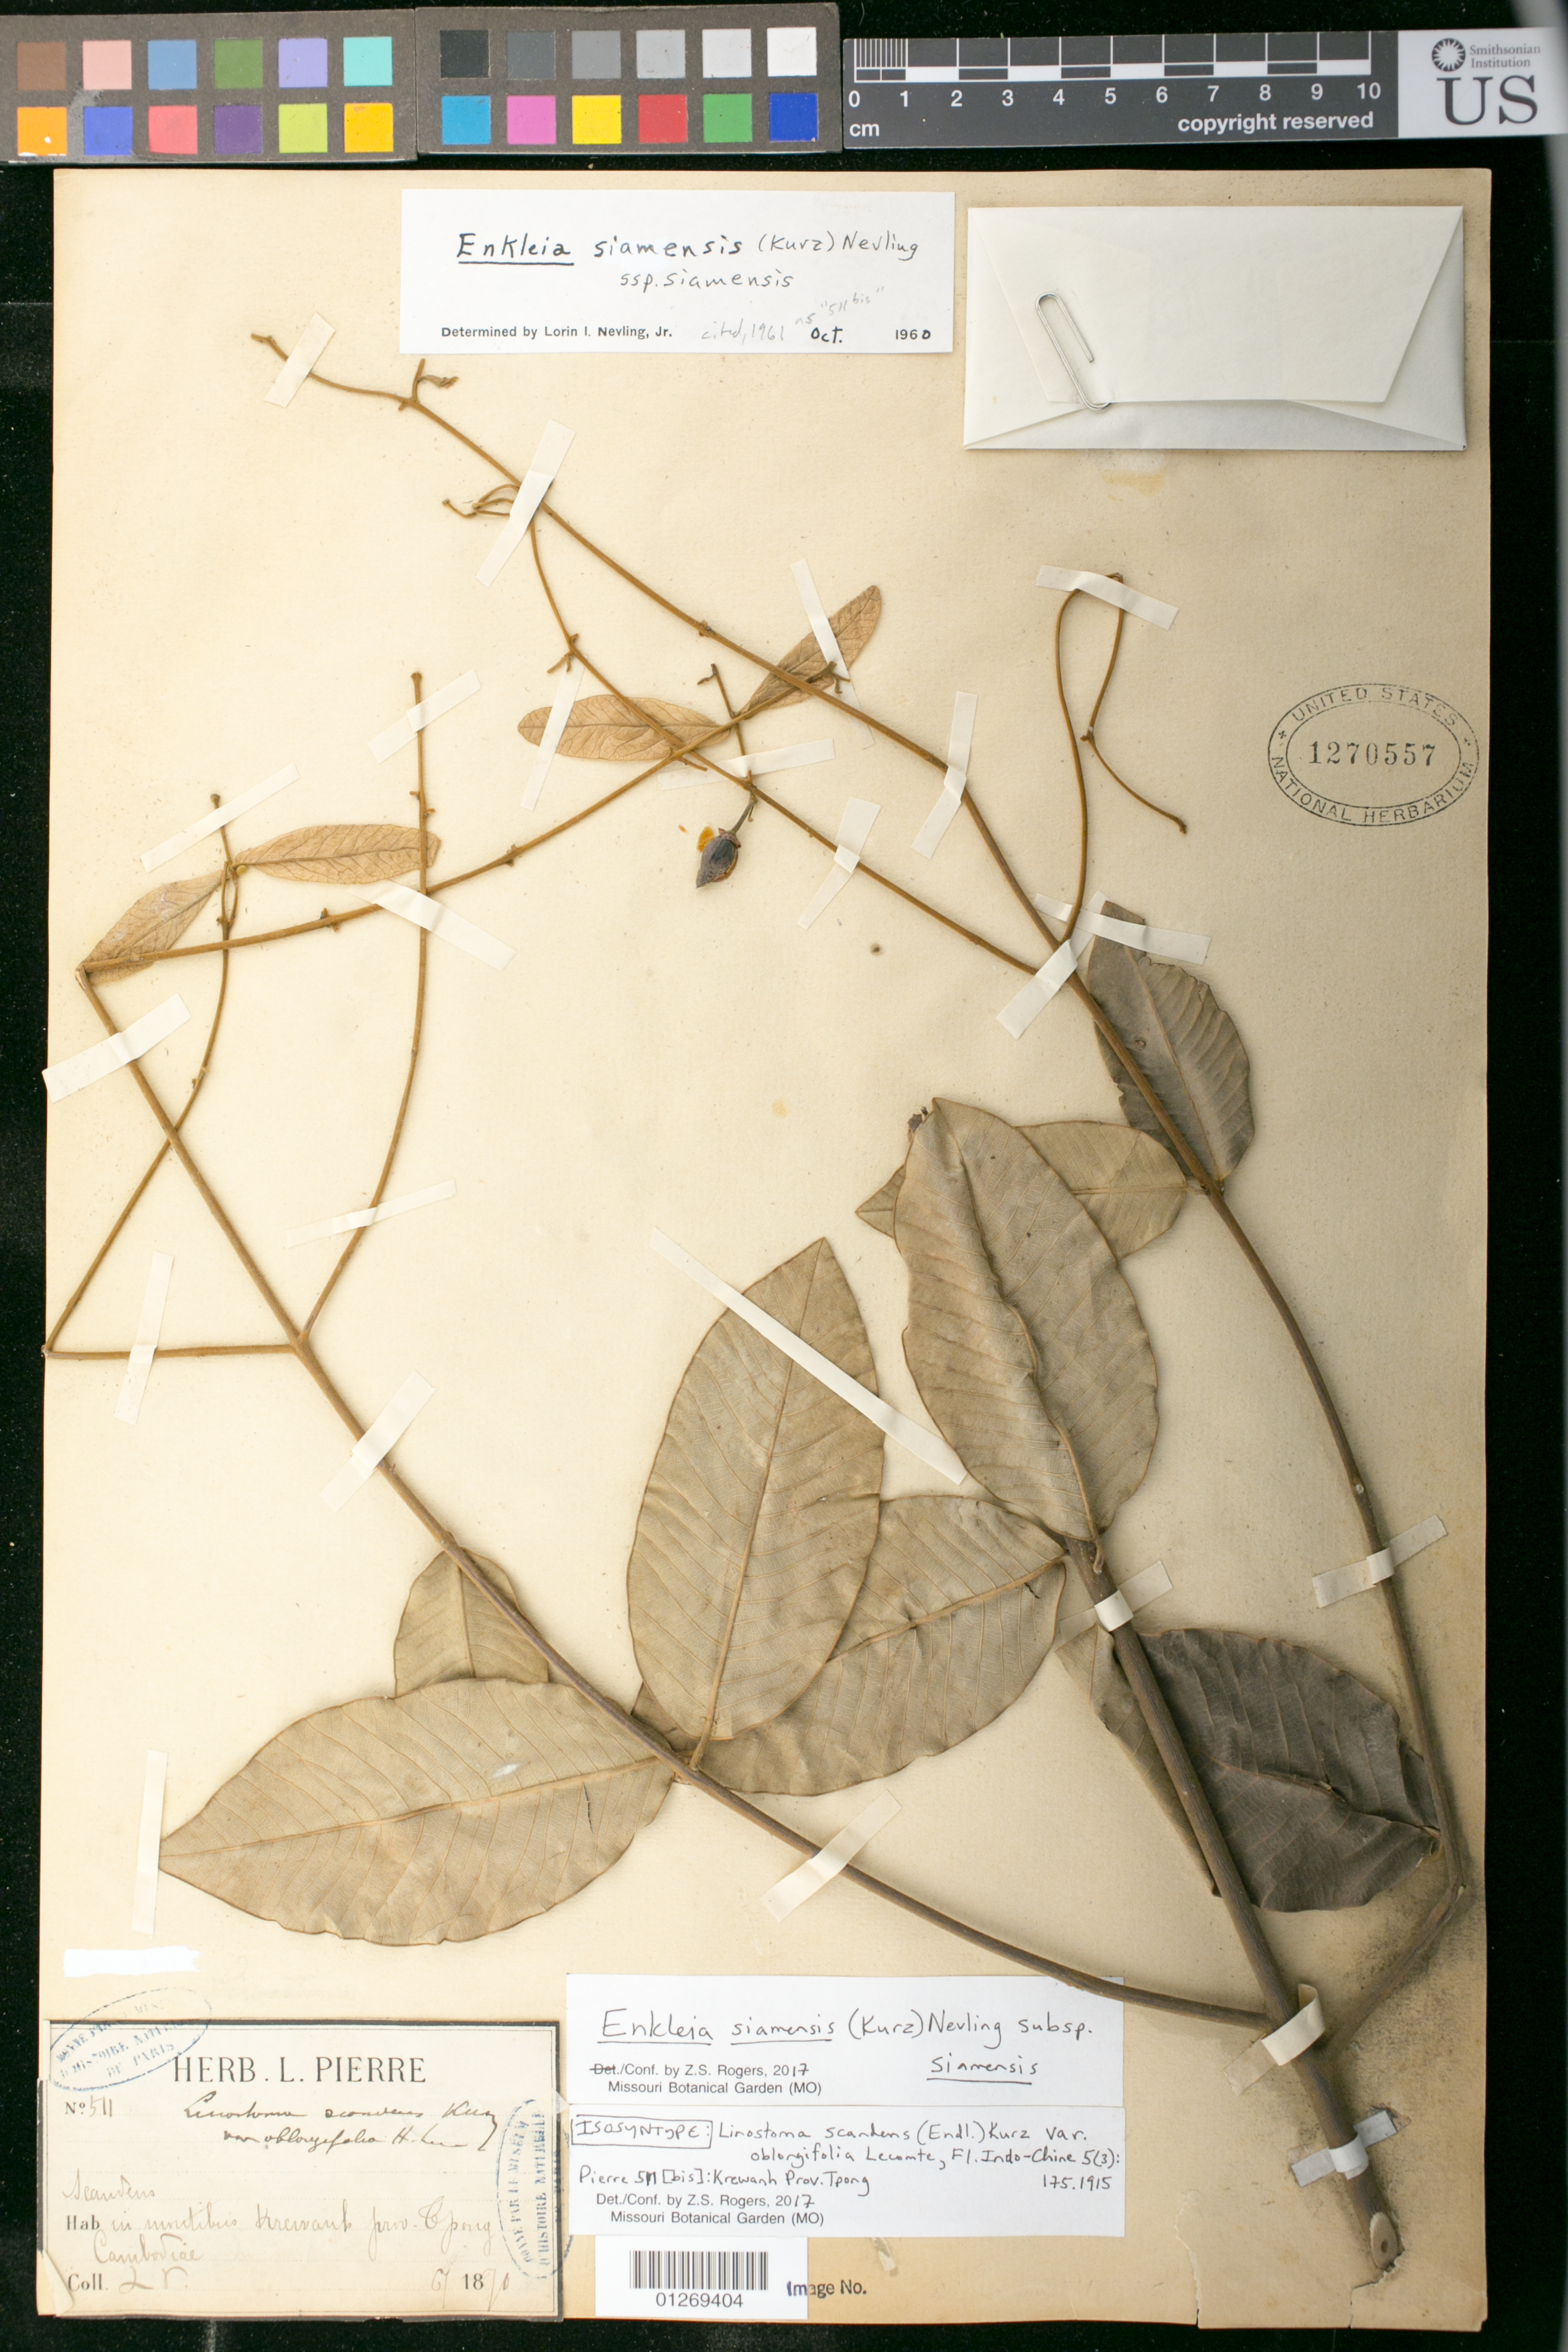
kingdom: Plantae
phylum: Tracheophyta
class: Magnoliopsida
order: Malvales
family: Thymelaeaceae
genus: Linostoma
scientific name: Linostoma scandens var. oblongifolium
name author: Lecomte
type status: Isosyntype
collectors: J. Pierre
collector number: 511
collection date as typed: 6/1870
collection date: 1870-06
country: Cambodia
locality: Hab. in montibus Kreuvank [? illegible] prov. Tpong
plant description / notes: Pierre 511 consists of 2 elements, typifying 2 different names, both represented at US. USNH 1270556 (Prov. Peu Sovea [? cited as "Pan Lovea"], 3/1870) is a type of Linostoma scandens var. cambodiana Lecomte and USNH 1270557 (Prov. Tpong, 6/1870) is a type of Linostoma scandens var. oblongifolia Lecomte. The two names are not homotypic as the specimens were collected at different localities on different dates and thus are not duplicates of a single collection, despite the numbering. For discussion see Nevling 1961, J. Arnold Arbor. 42: 393-394 (who distinguishes the 2 elements of Pierre 511, but overlooks the name Linostoma scandens var. oblongifolia Lecomte in his treatment despite examining and annotating both US specimens).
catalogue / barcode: US 1270557